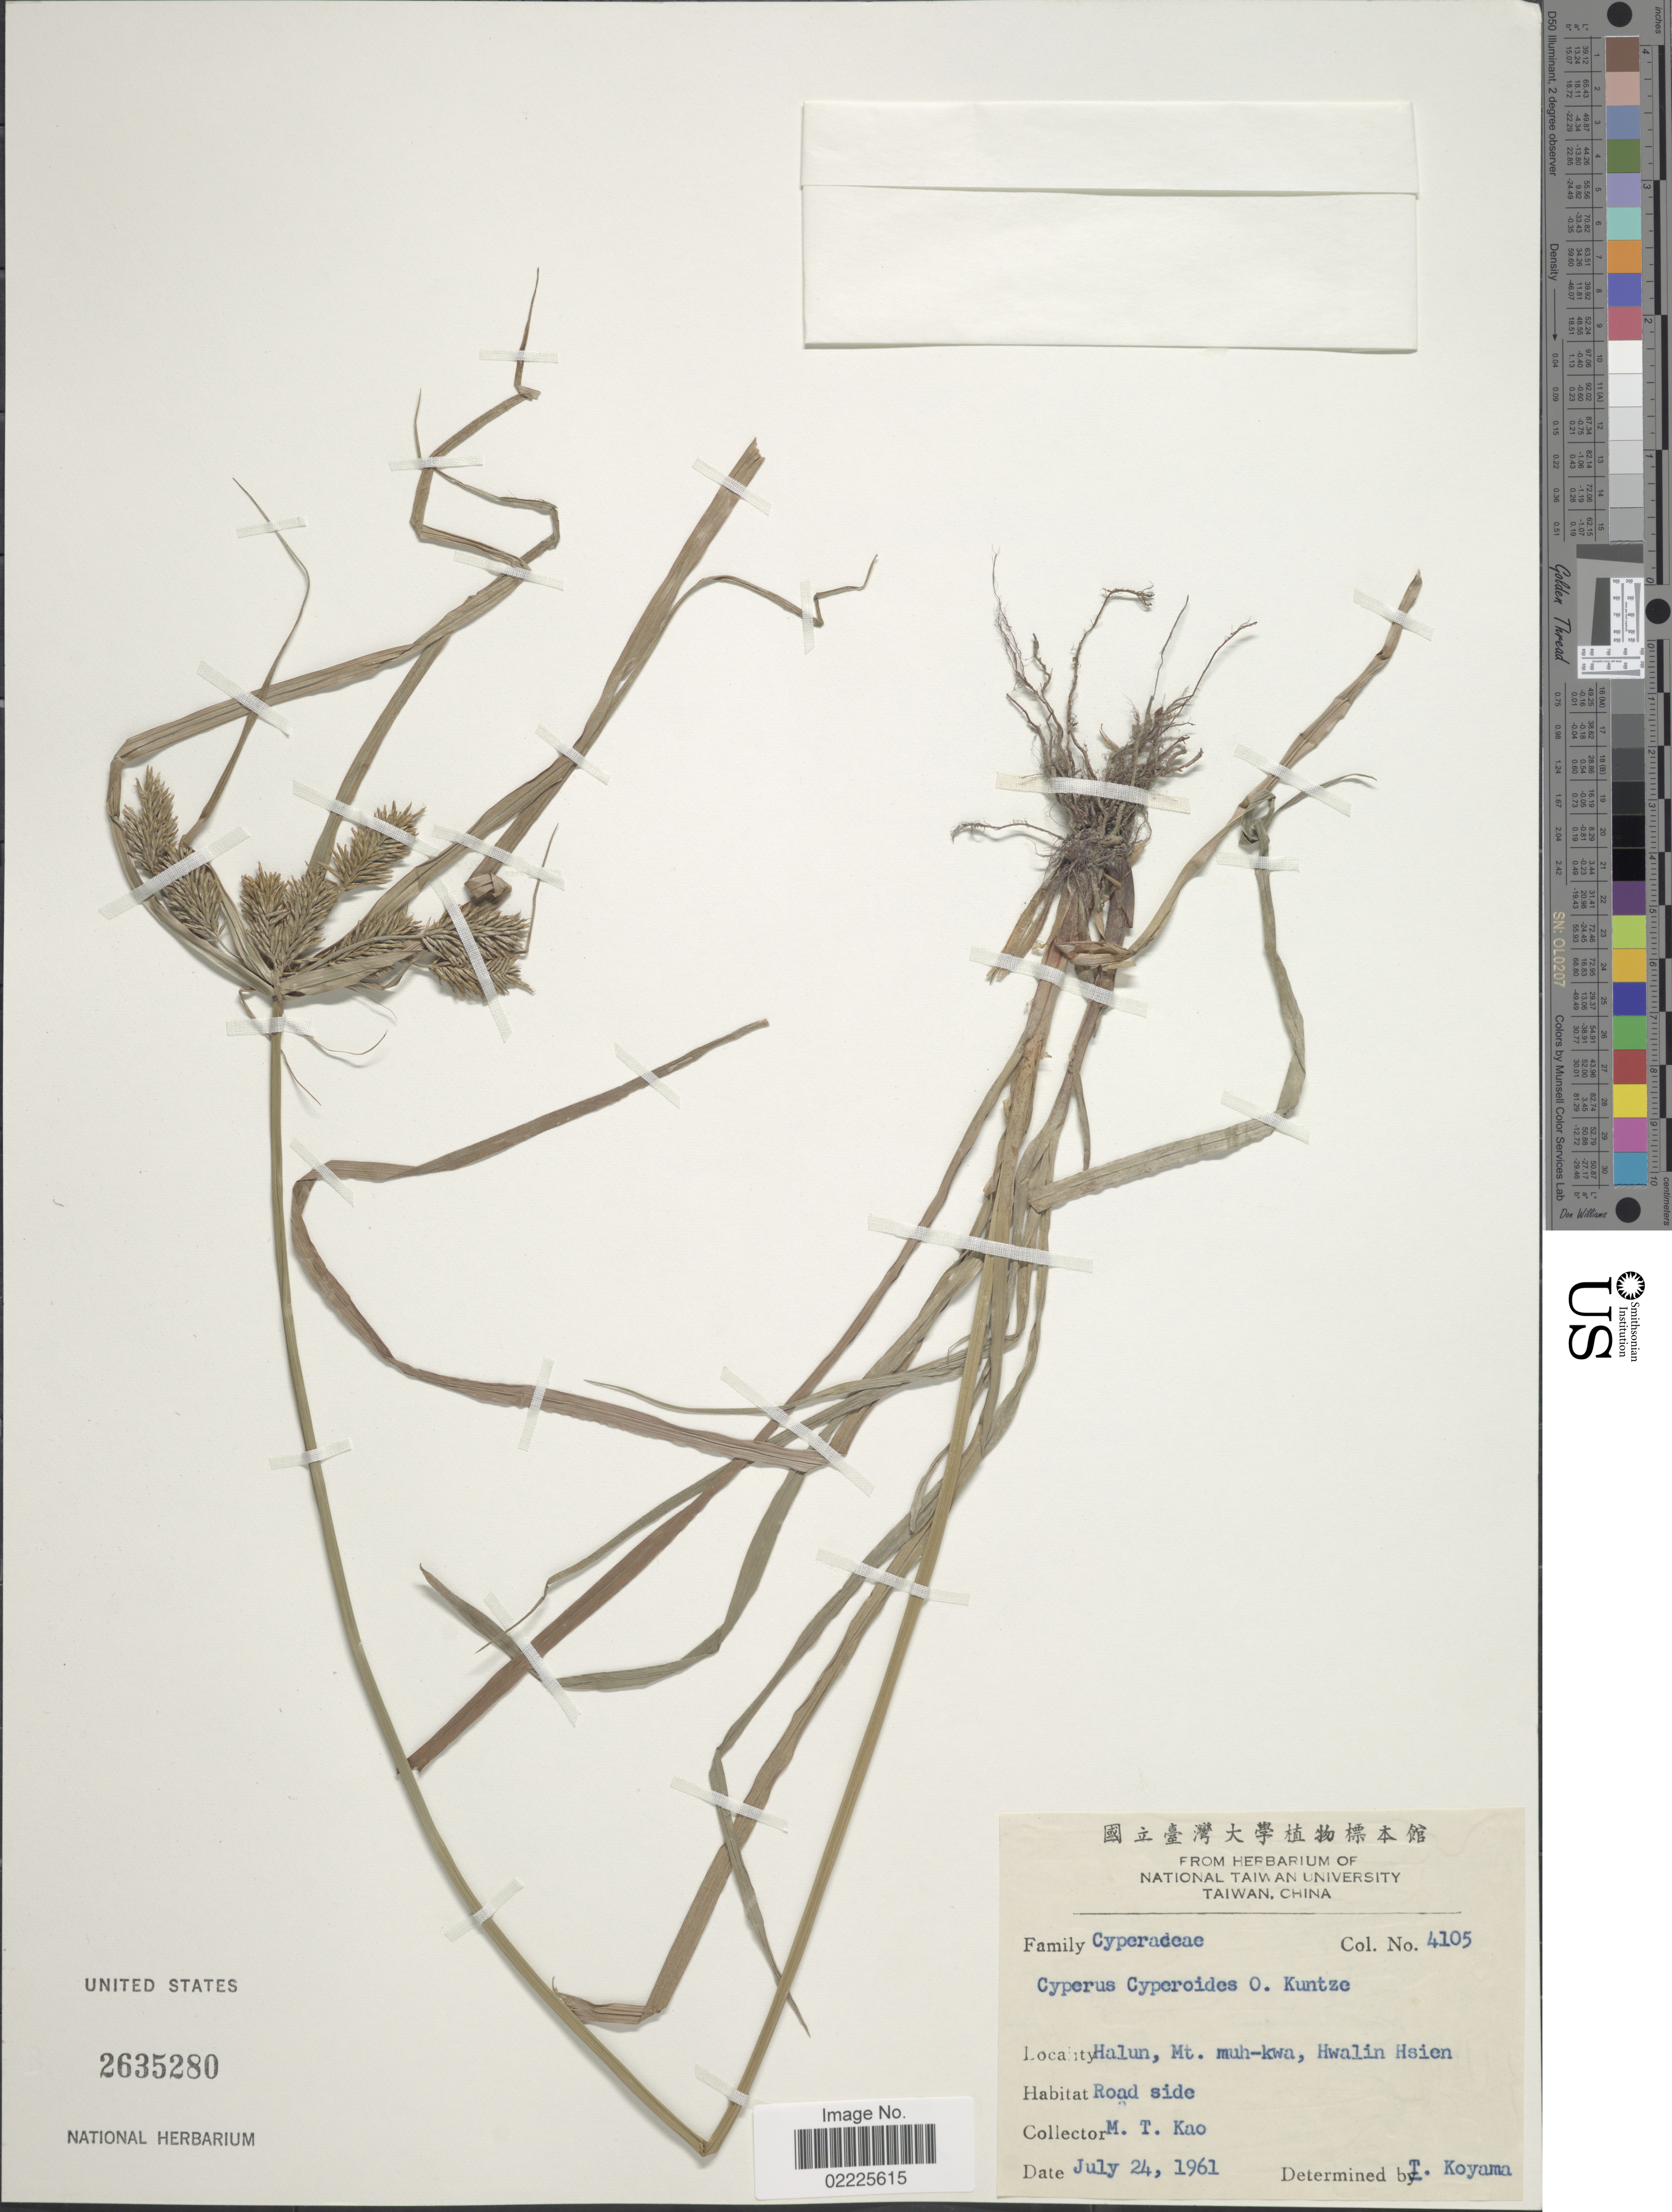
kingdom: Plantae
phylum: Tracheophyta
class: Liliopsida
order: Poales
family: Cyperaceae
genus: Cyperus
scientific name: Cyperus cyperoides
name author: (L.) Kuntze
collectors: M. T. Kao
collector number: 4105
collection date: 1961-07-24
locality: Halun, Mt. muh-kwa, Hwalin Hsien, road side.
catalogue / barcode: US 2635280